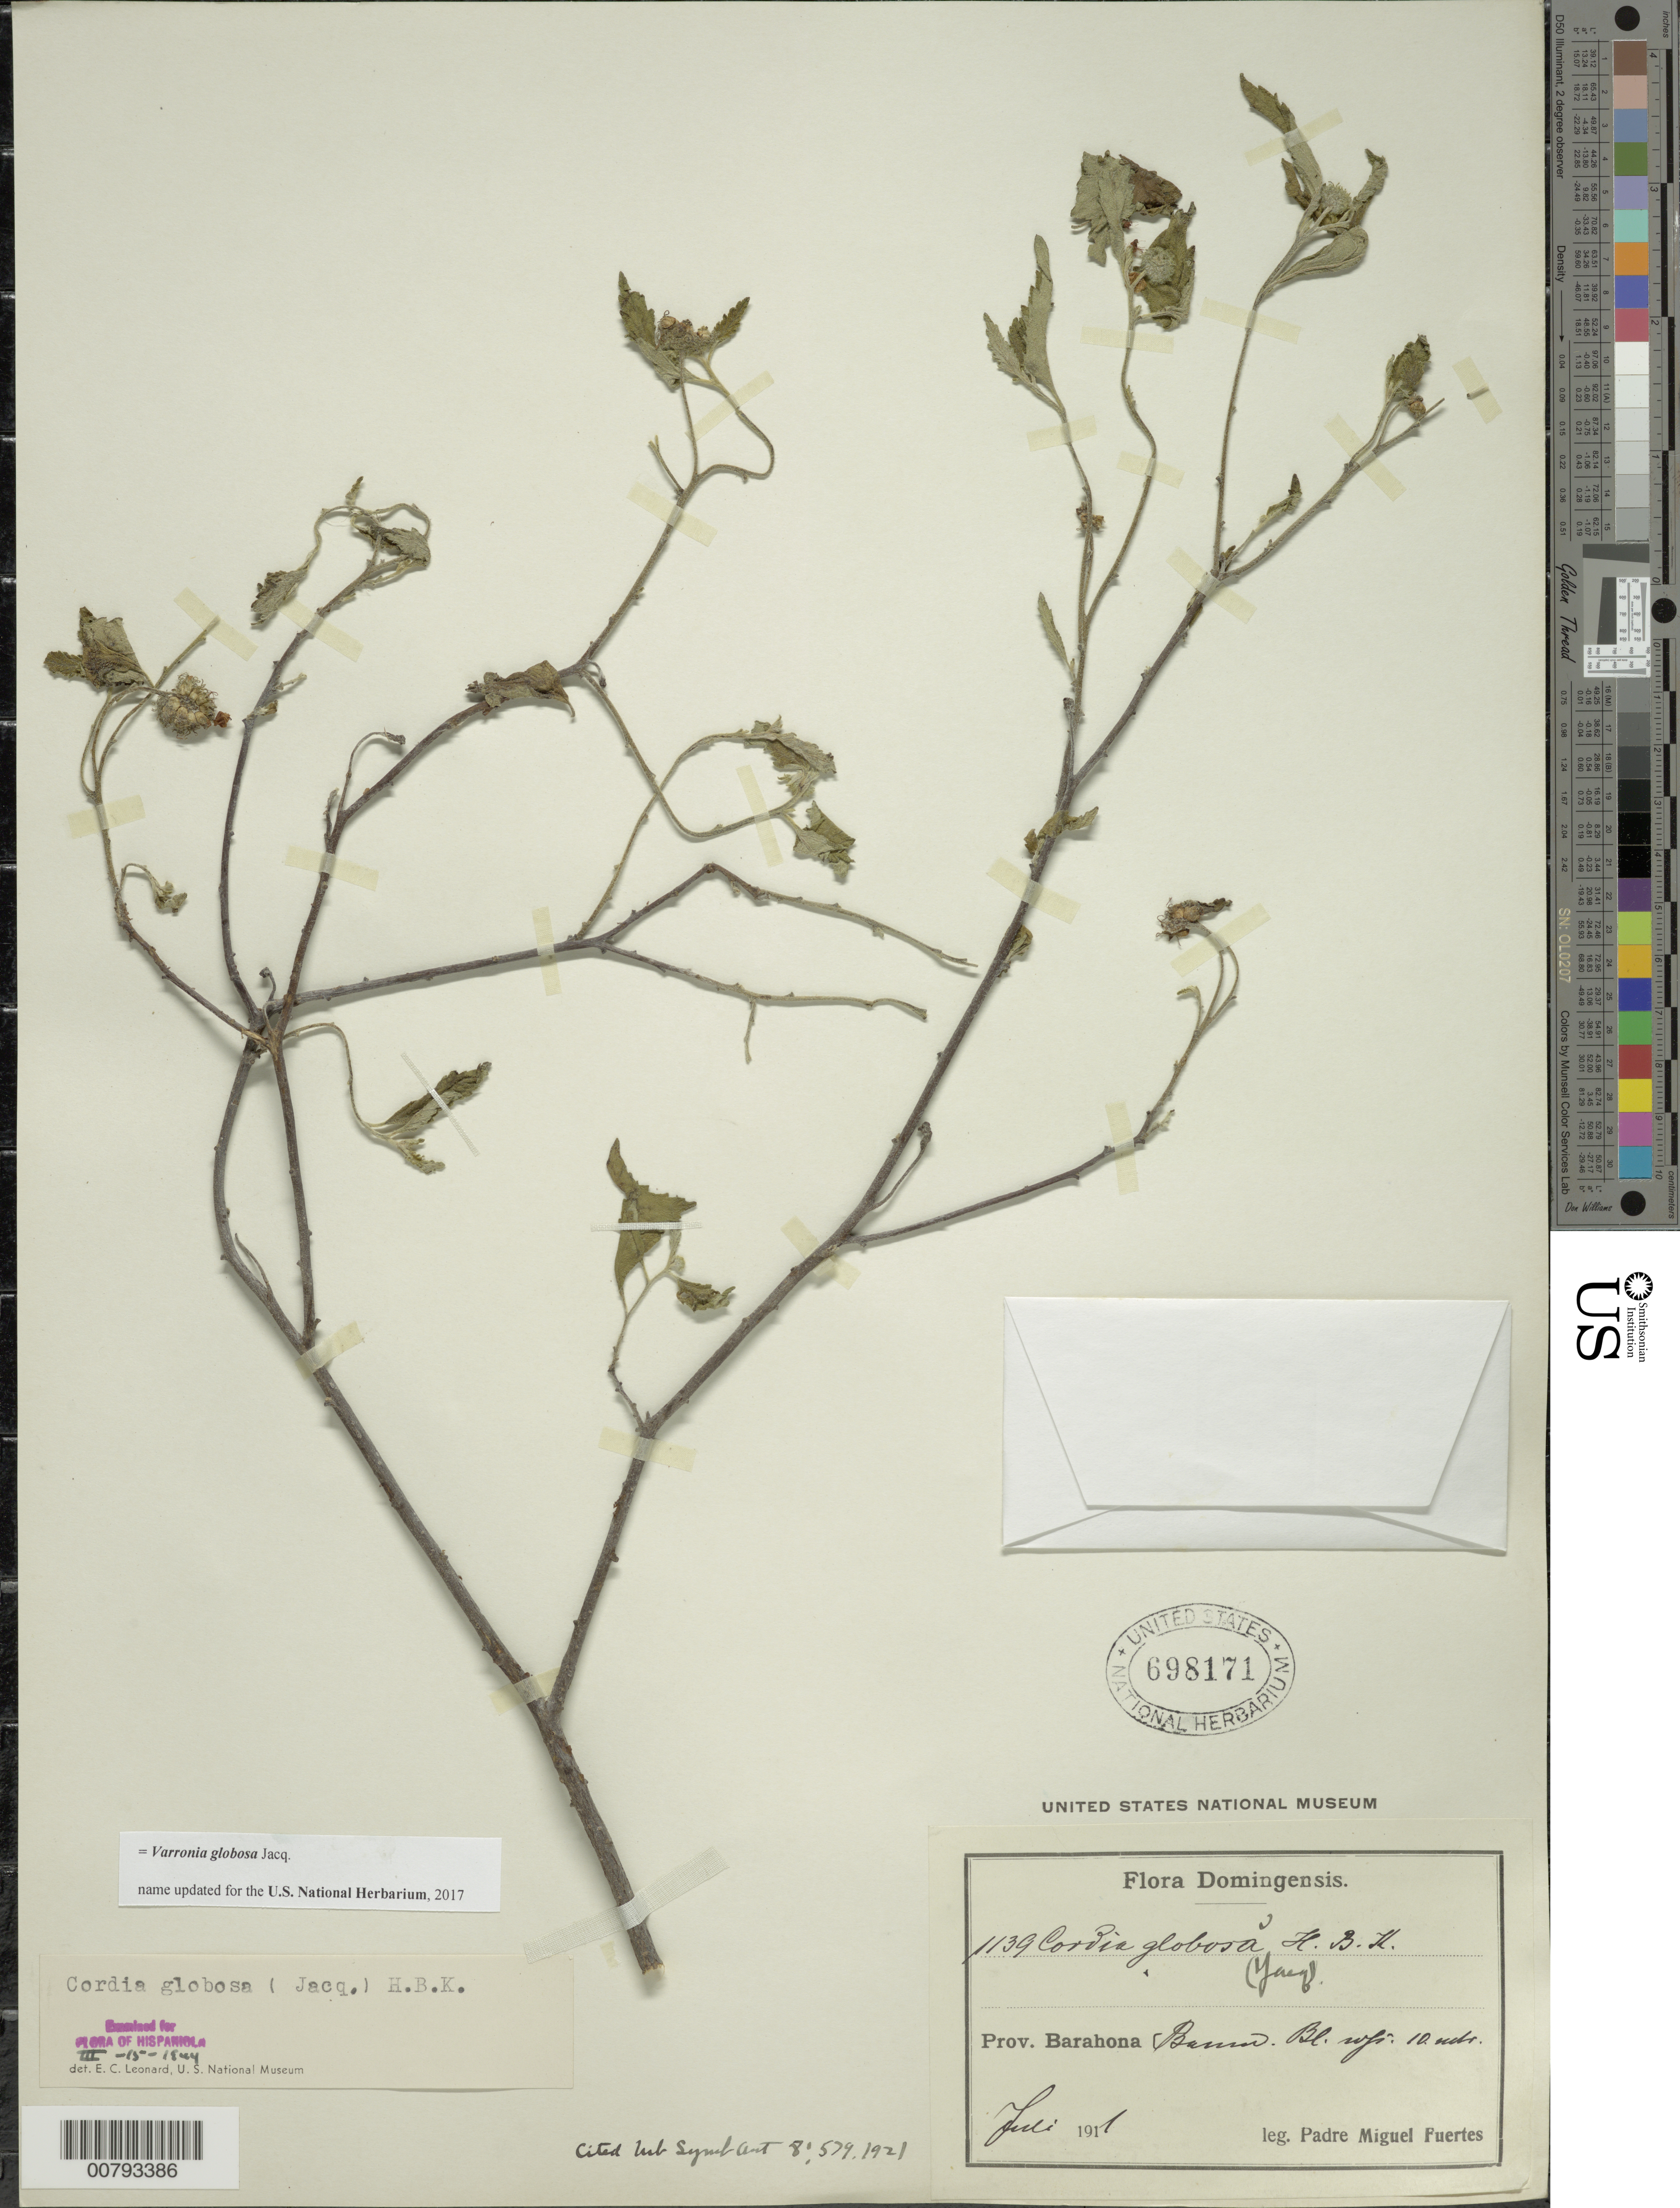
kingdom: Plantae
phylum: Tracheophyta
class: Magnoliopsida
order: Boraginales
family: Cordiaceae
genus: Cordia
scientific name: Cordia globosa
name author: (Jacq.) Kunth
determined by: Leonard, Emery C., (US)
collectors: M. D. Fuertes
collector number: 1139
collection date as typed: Mar 1911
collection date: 1911-03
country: Dominican Republic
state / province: Barahona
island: Hispaniola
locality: "Banen".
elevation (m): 10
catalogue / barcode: US 698171